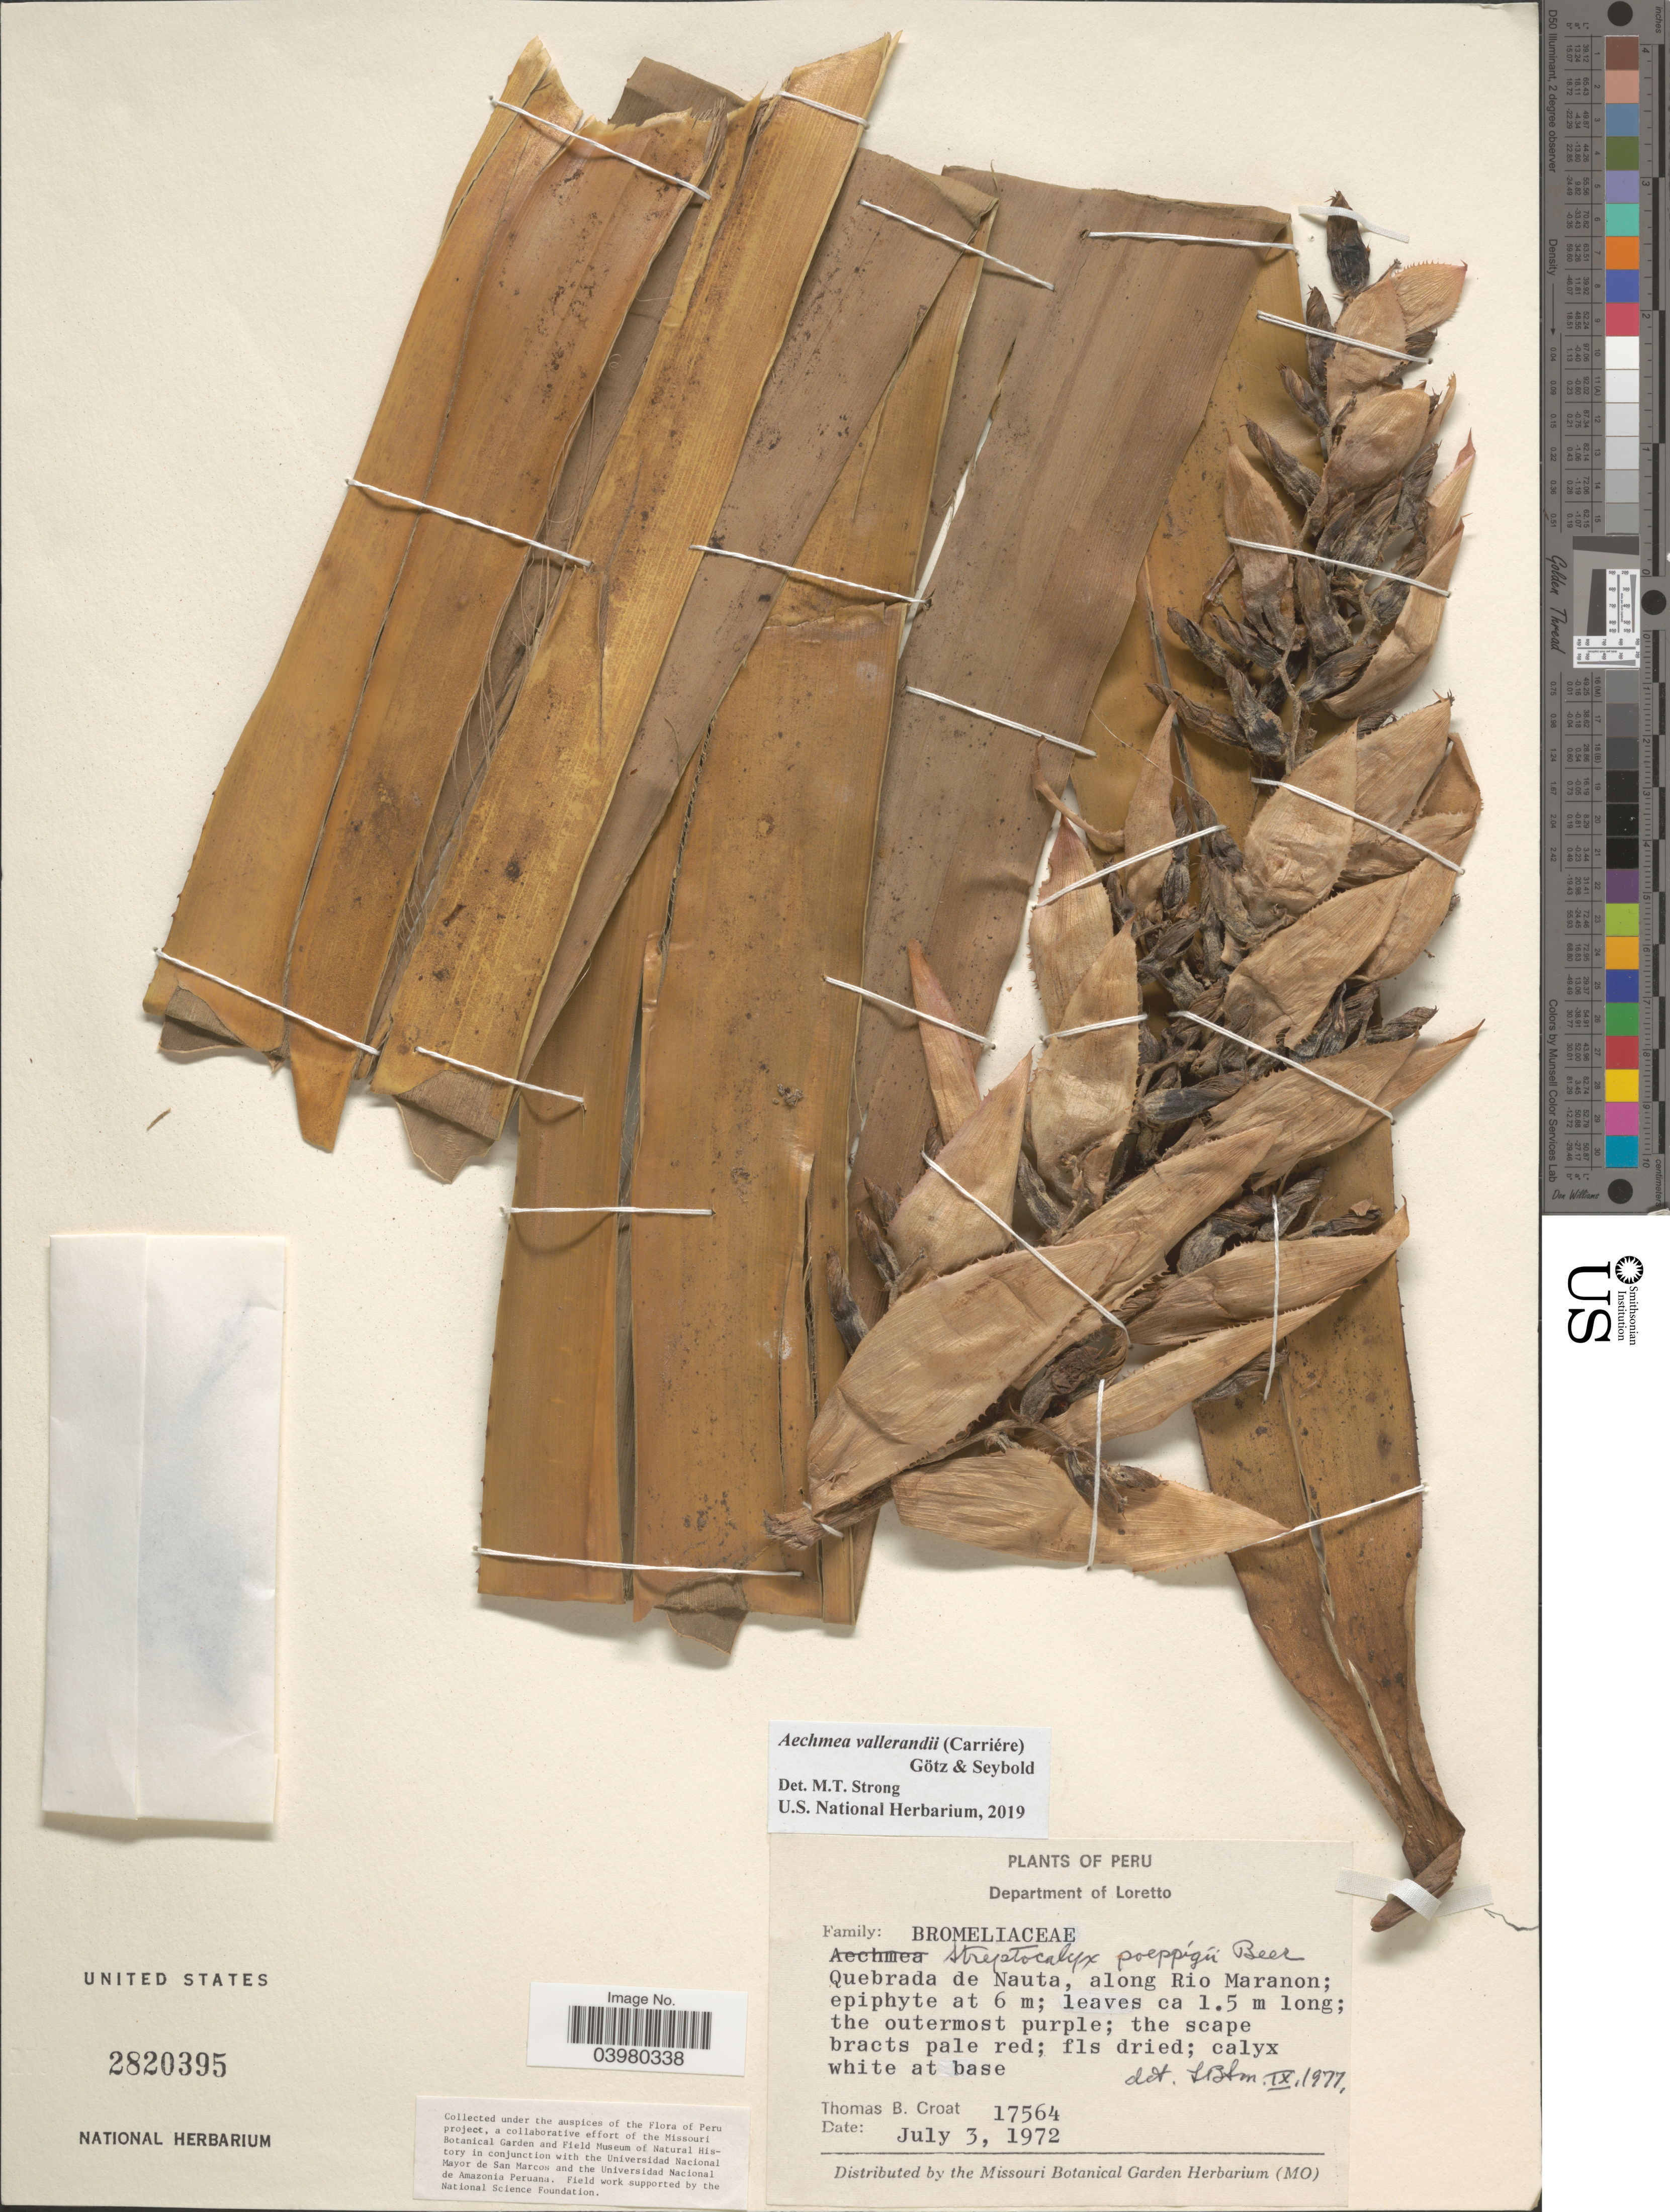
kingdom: Plantae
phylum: Tracheophyta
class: Liliopsida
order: Poales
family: Bromeliaceae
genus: Aechmea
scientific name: Aechmea vallerandii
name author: (Carrière) Erhardt et al.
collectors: T. B. Croat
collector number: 17564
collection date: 1972-07-03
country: Peru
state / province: Loreto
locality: Department of Loreto. Quebrada de Nauta, along Rio Maranon.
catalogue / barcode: US 2820395